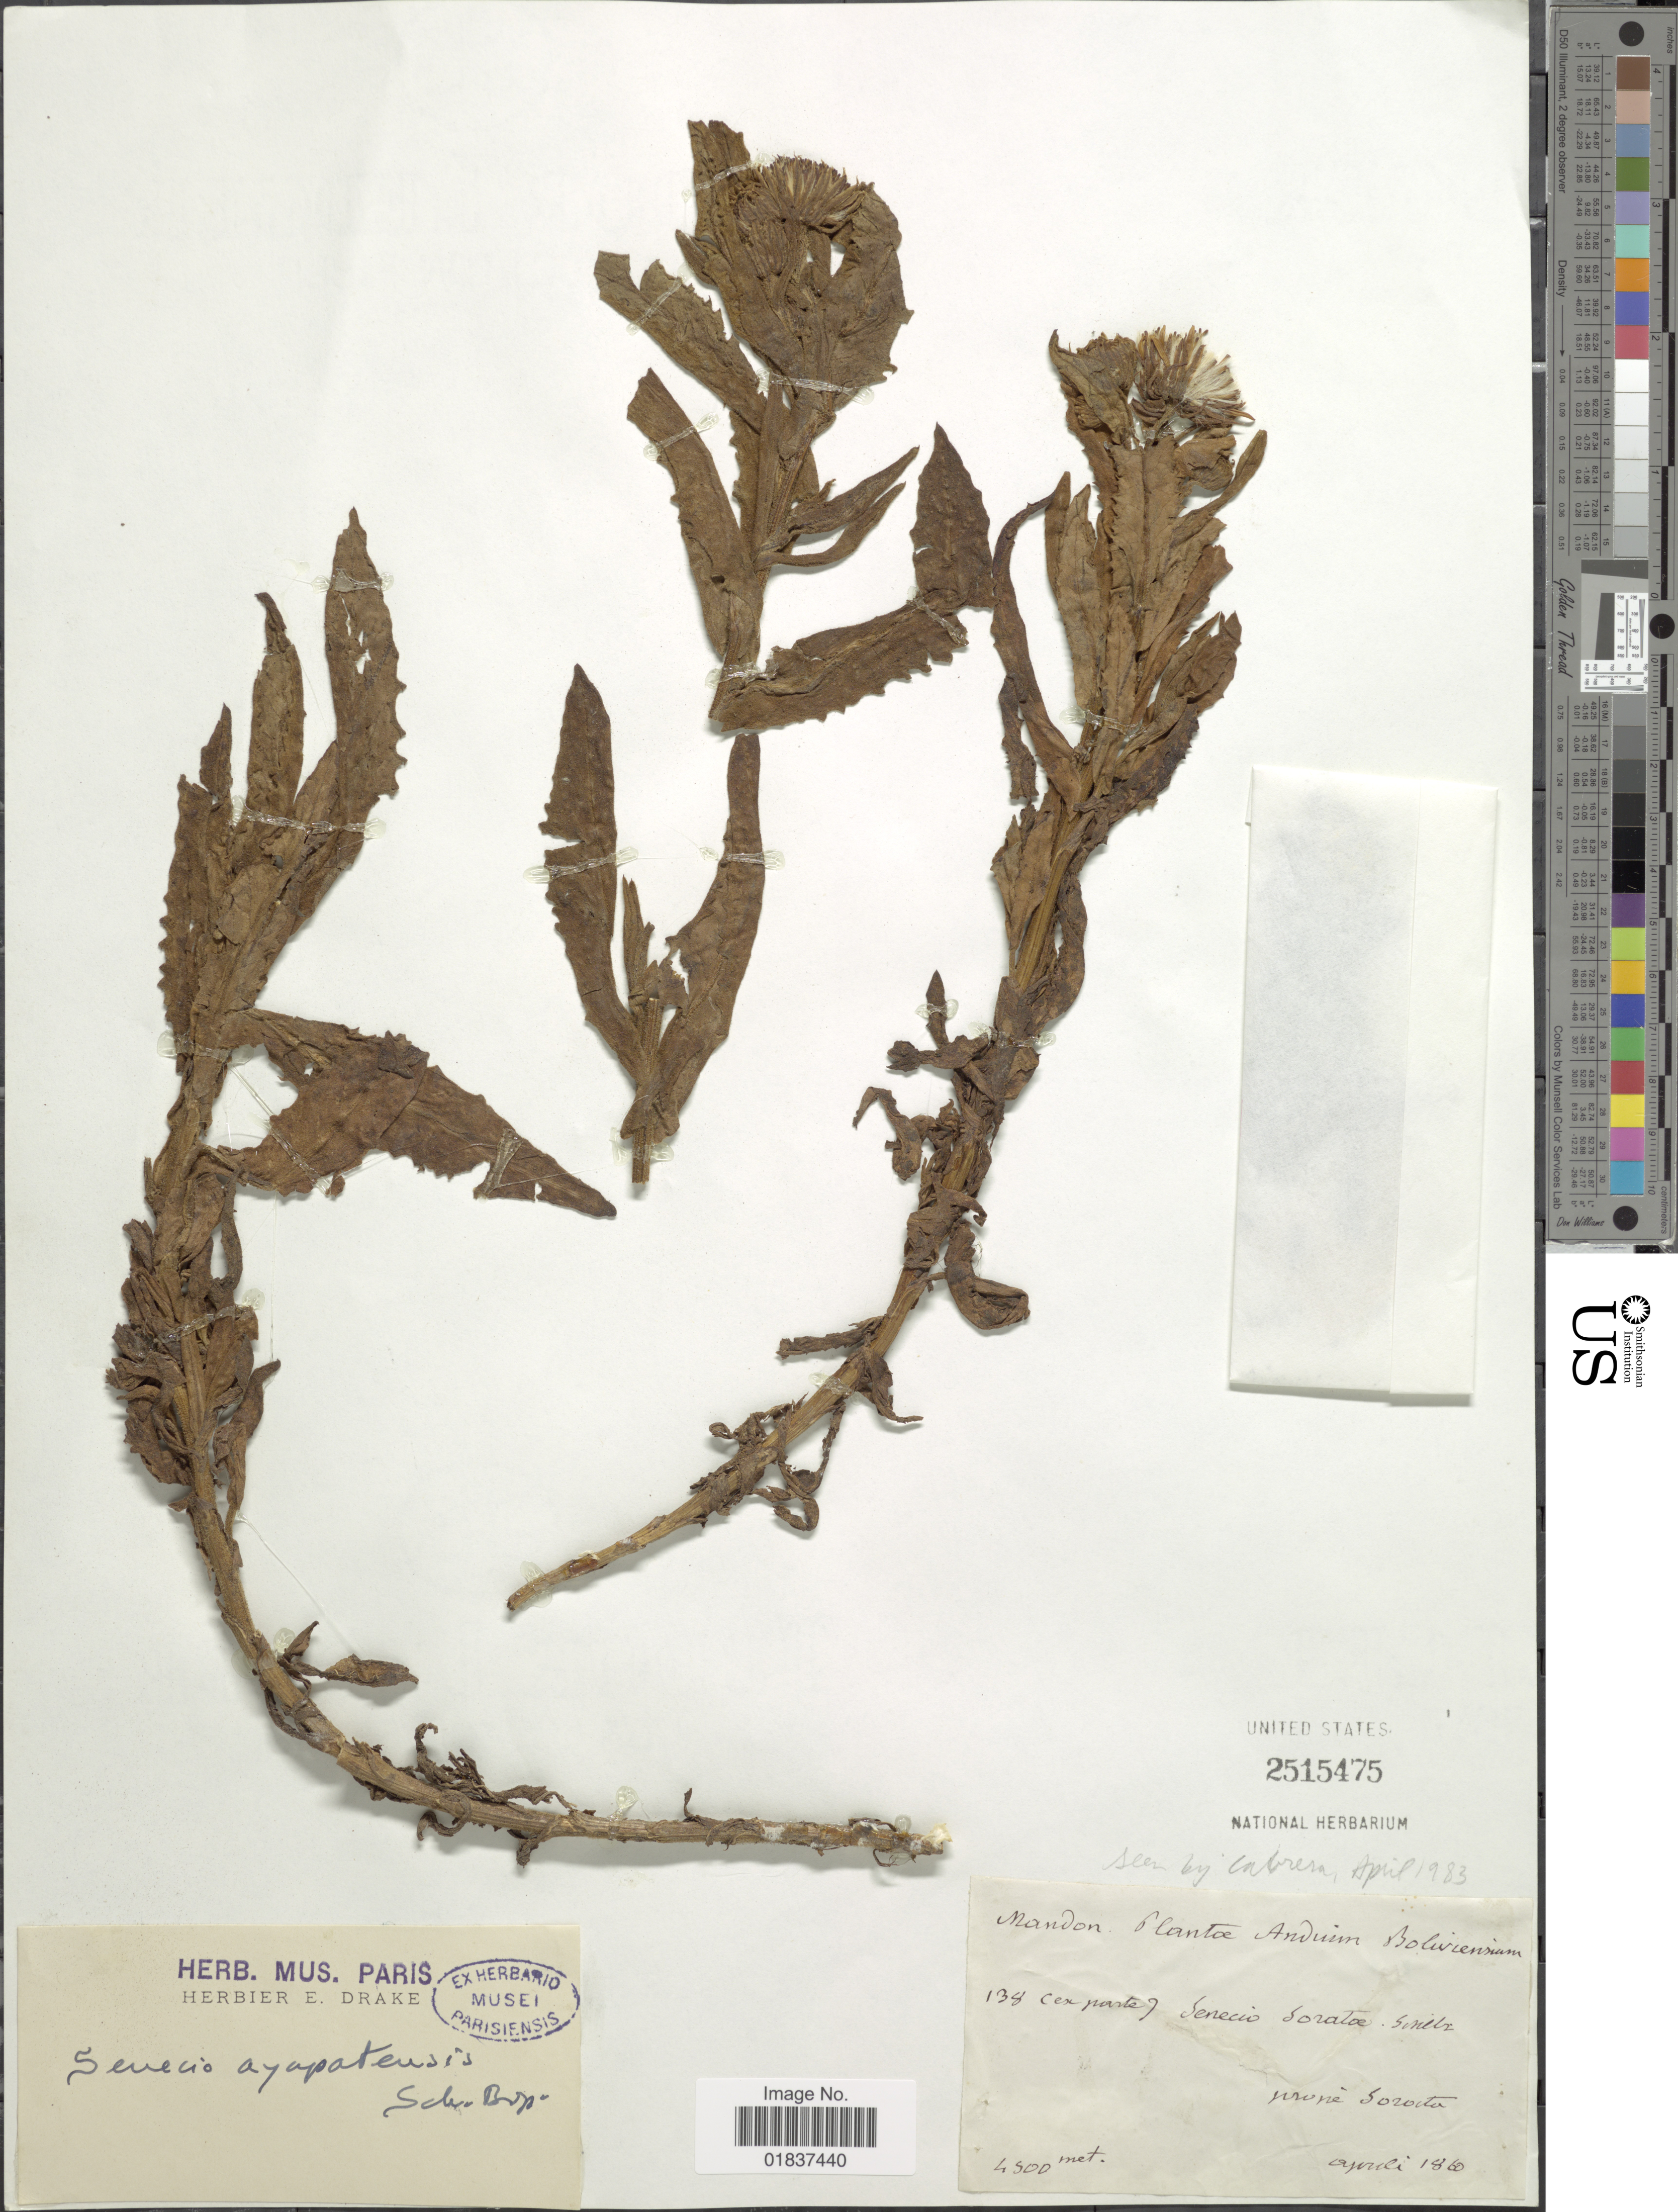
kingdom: Plantae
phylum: Tracheophyta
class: Magnoliopsida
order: Asterales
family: Asteraceae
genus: Senecio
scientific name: Senecio ayapatensis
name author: Sch. Bip.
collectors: G. Mandon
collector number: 138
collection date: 1860-04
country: Bolivia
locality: Prope Sorota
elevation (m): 4500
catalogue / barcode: US 2515475